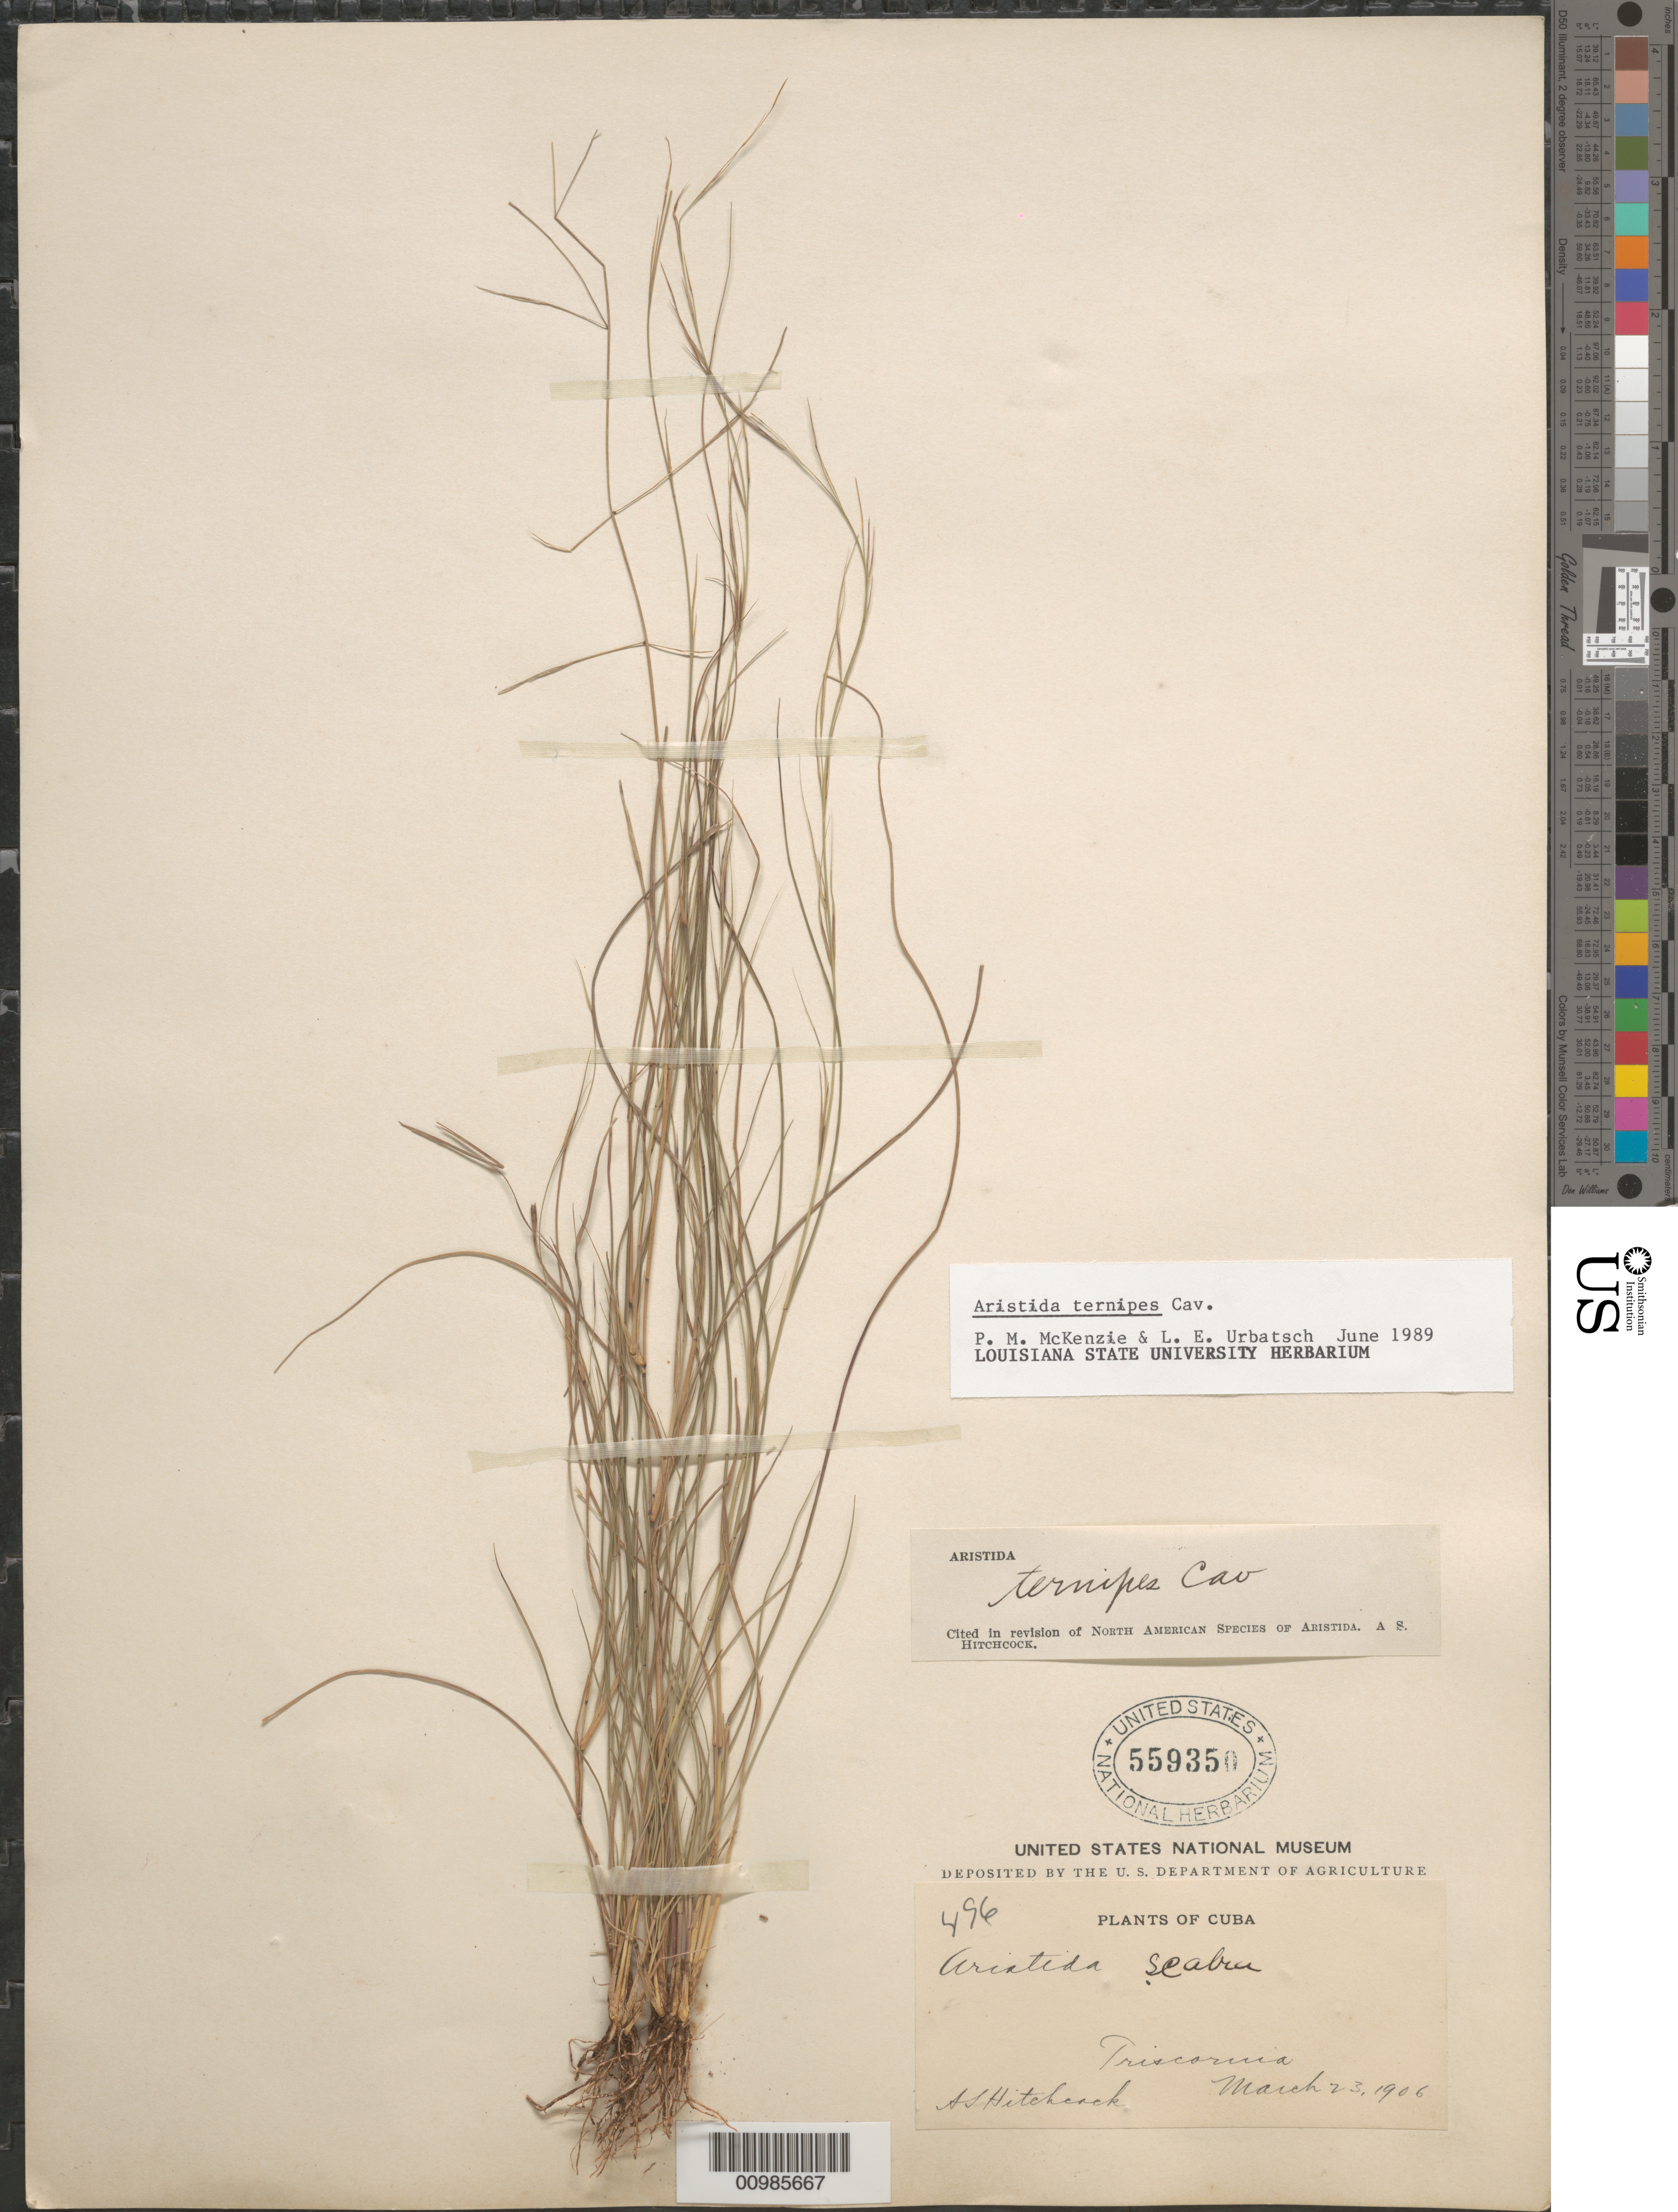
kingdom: Plantae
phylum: Tracheophyta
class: Liliopsida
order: Poales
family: Poaceae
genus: Aristida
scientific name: Aristida ternipes var. ternipes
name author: Cav.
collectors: A. S. Hitchcock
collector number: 496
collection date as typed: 23 Mar 1906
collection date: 1906-03-23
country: Cuba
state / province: La Habana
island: Cuba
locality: Triscornia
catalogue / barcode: US 559350